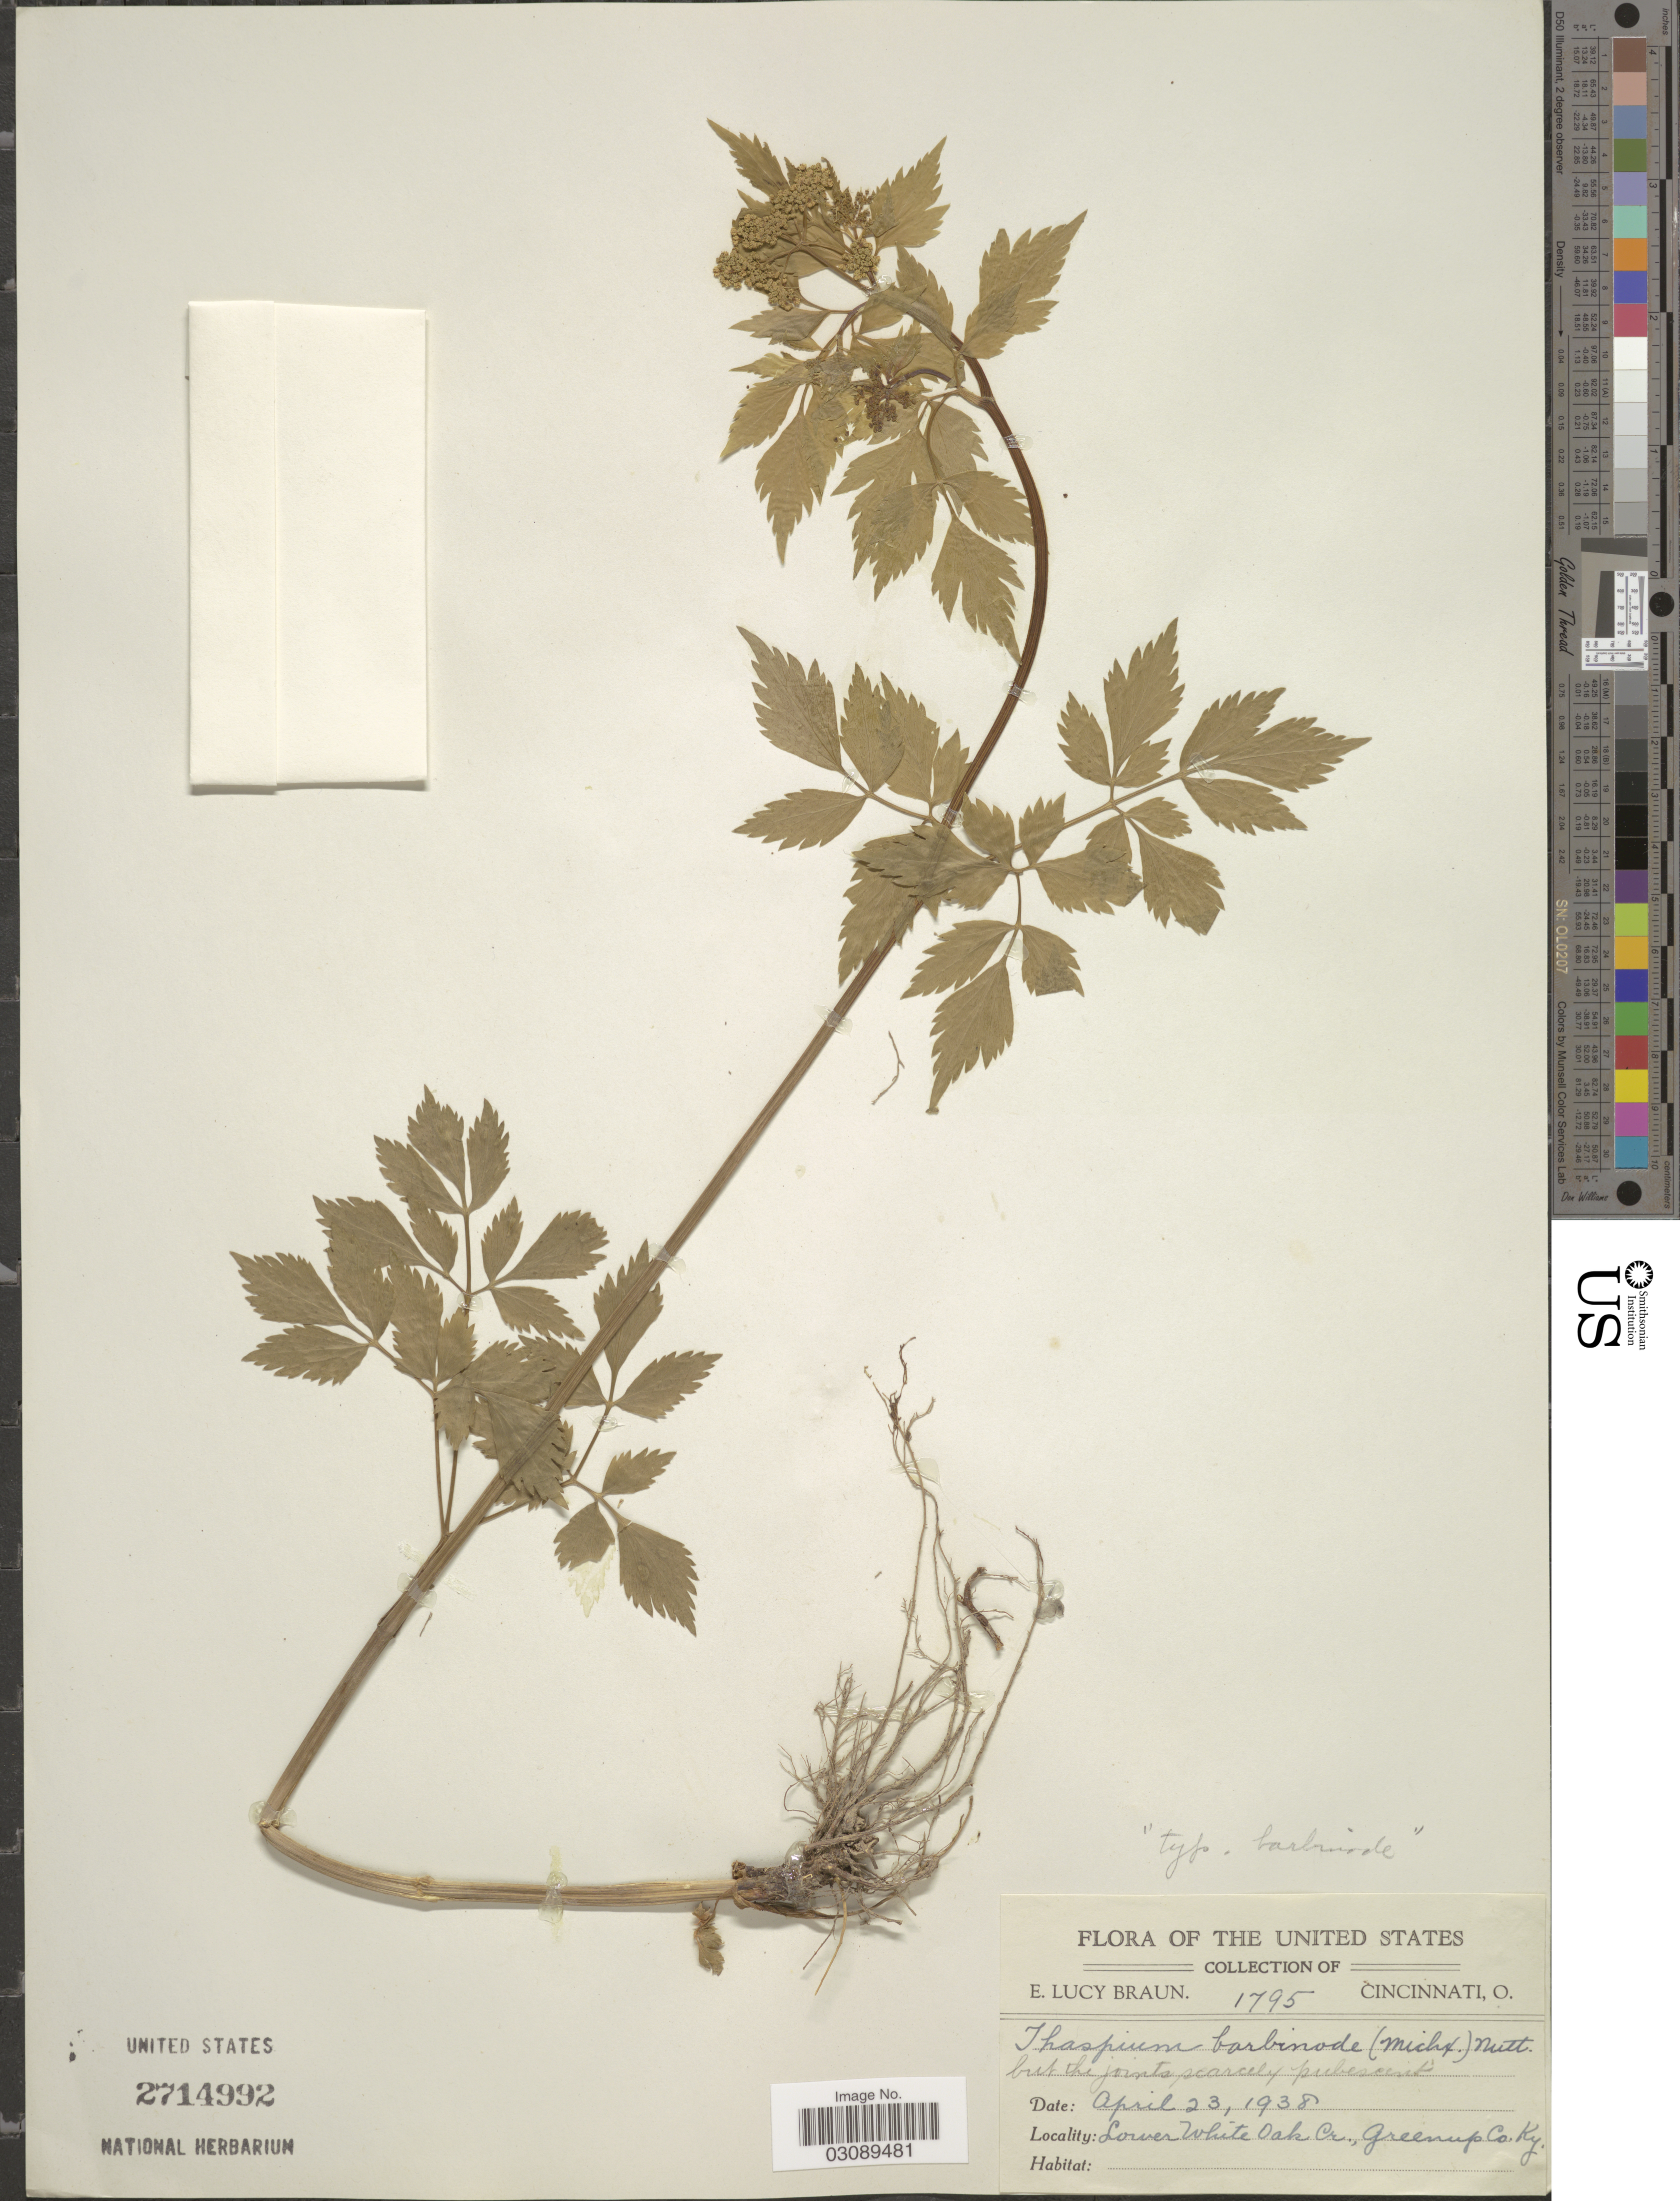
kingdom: Plantae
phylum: Tracheophyta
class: Magnoliopsida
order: Apiales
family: Apiaceae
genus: Thaspium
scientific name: Thaspium barbinode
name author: (Michx.) Nutt.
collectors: E. L. Braun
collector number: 1795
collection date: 1938-04-23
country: United States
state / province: Kentucky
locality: Lower White Oak Cr., Greenup Co.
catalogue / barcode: US 2714992